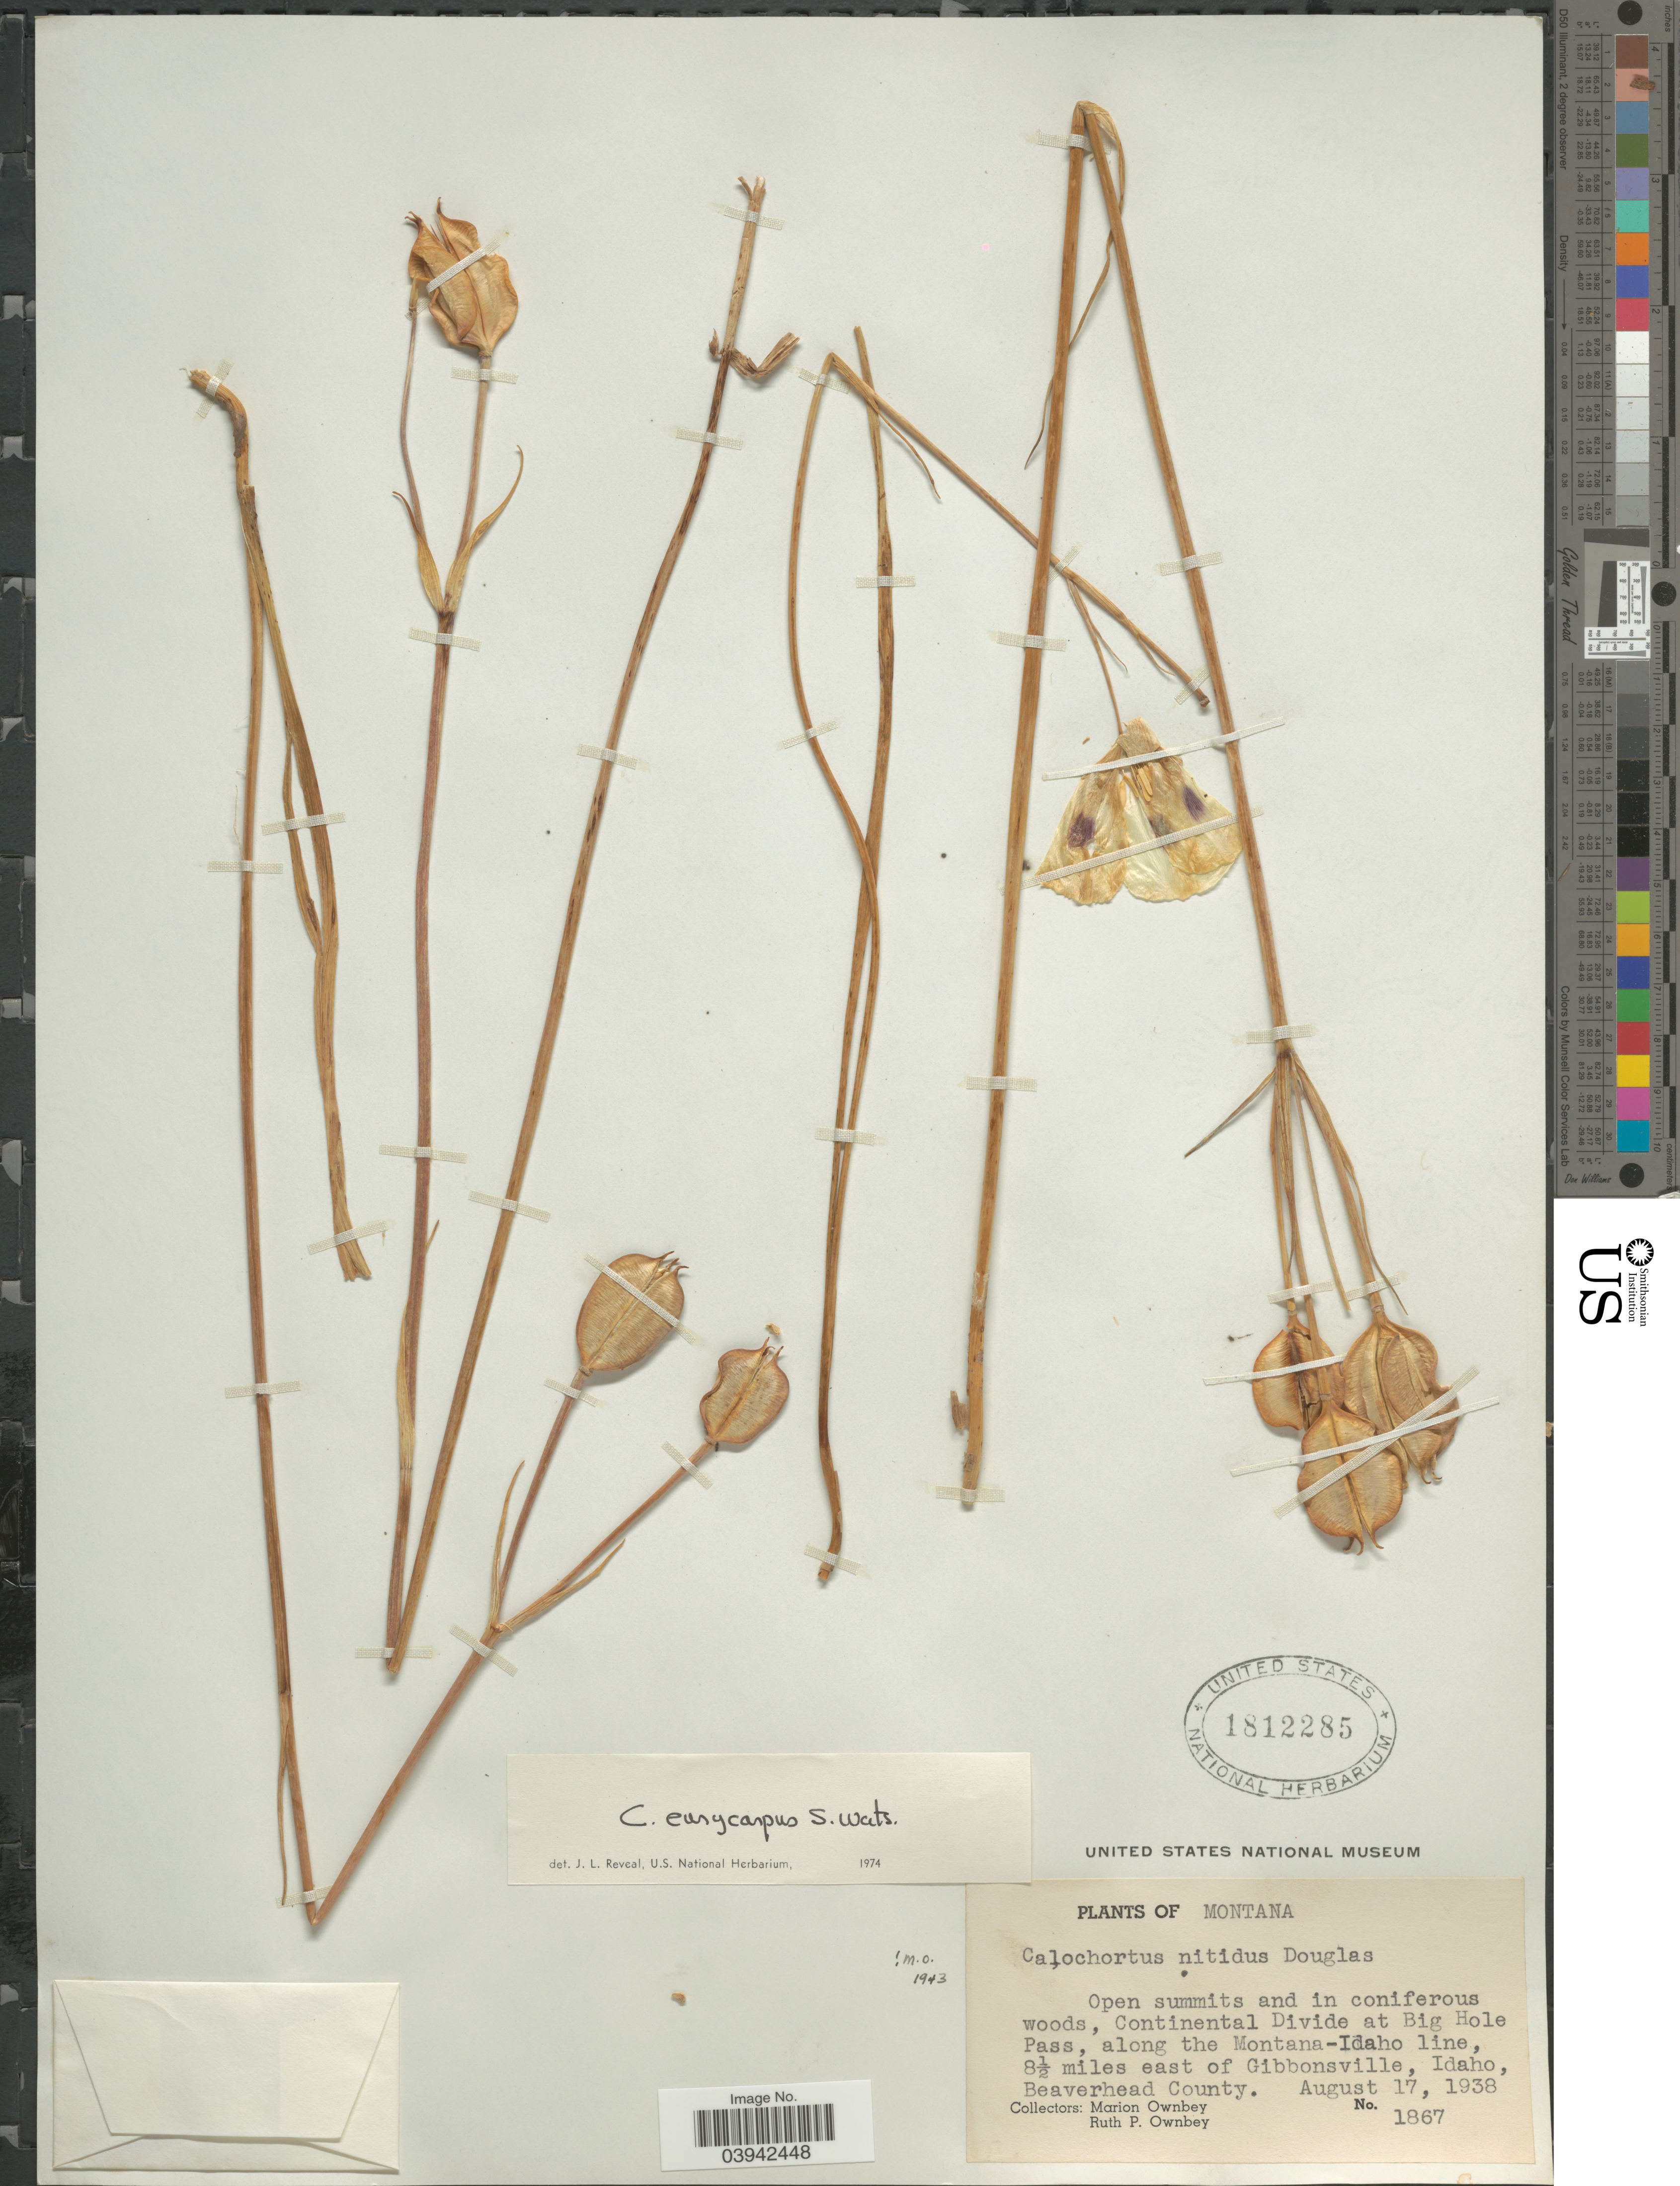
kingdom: Plantae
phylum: Tracheophyta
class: Liliopsida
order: Liliales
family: Liliaceae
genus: Calochortus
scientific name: Calochortus eurycarpus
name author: S. Watson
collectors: M. Ownbey & R. Ownbey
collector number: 1867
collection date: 1938-08-17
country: United States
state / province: Montana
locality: Open summits and in coniferous woods, Continental Divide at Big Hole Pass, along the Montana-Idaho line, 8½ miles east of Gibbonsville, Idaho, Beaverhead County.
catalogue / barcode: US 1812285